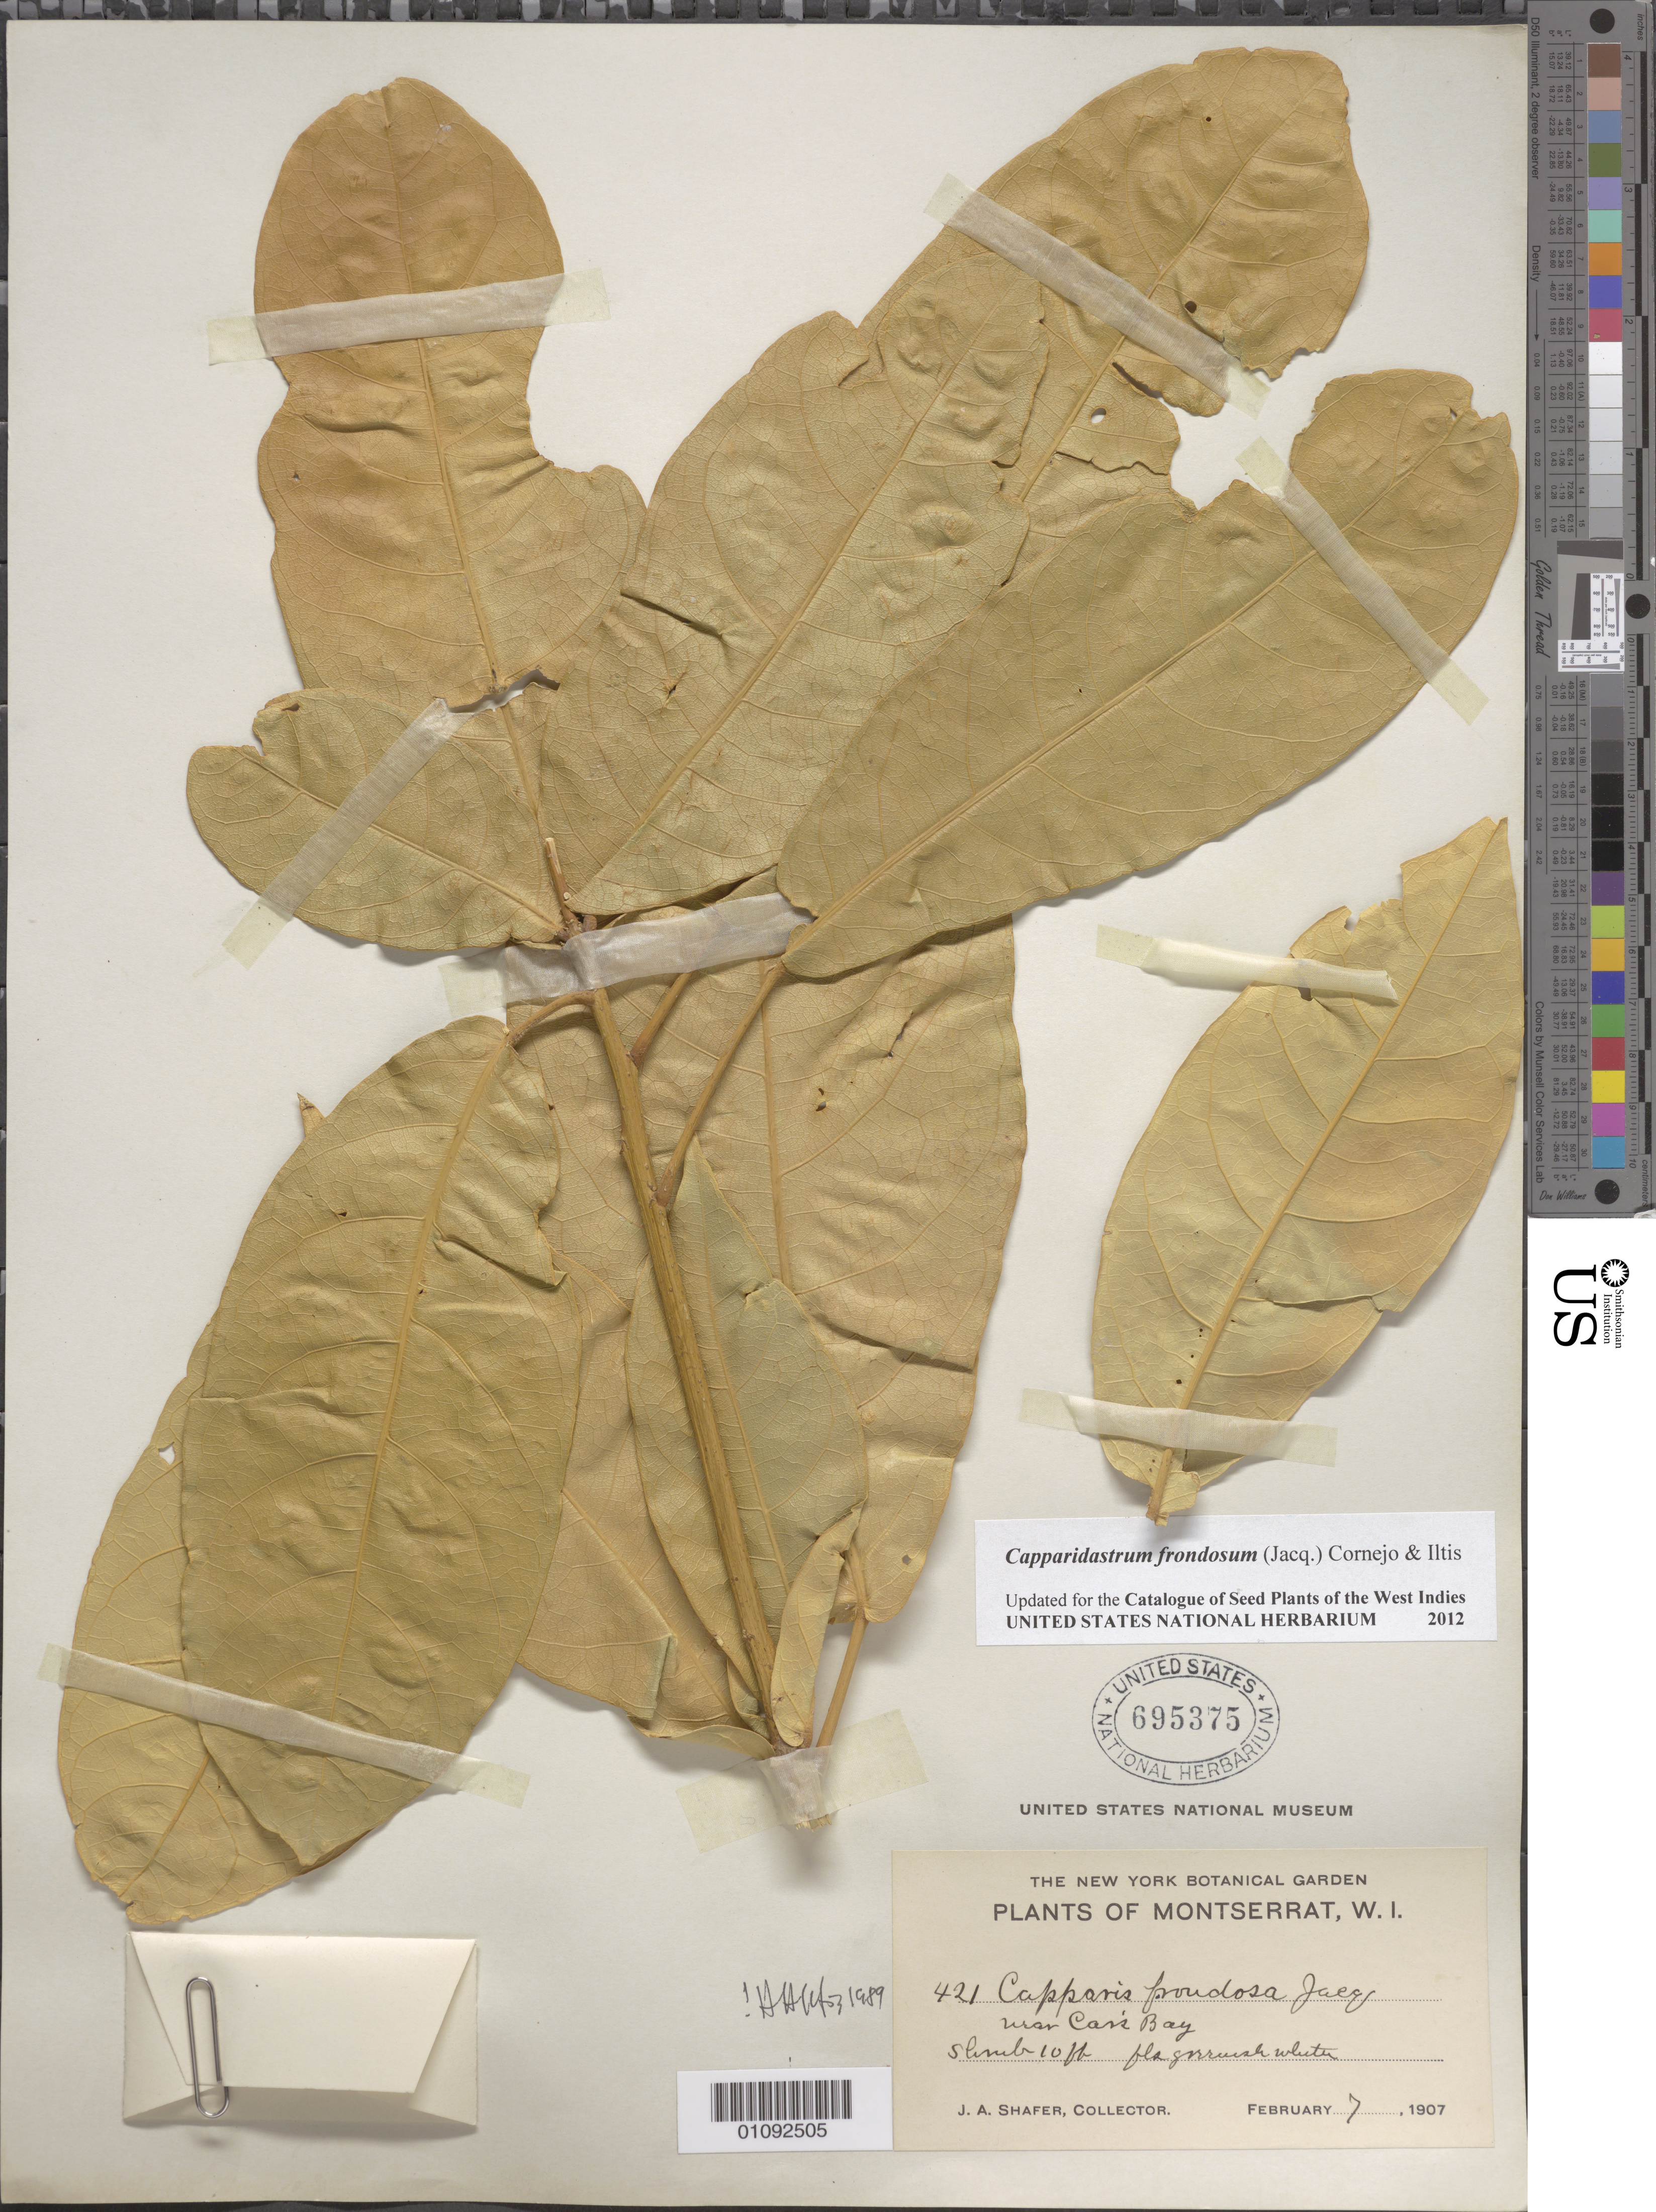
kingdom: Plantae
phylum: Tracheophyta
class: Magnoliopsida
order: Brassicales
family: Capparaceae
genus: Capparidastrum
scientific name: Capparidastrum frondosum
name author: (Jacq.) Cornejo & Iltis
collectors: J. A. Shafer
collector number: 421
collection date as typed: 07 Feb 1907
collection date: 1907-02-07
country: Montserrat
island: Montserrat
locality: Near Carr's Bay.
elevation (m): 3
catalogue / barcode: US 695375